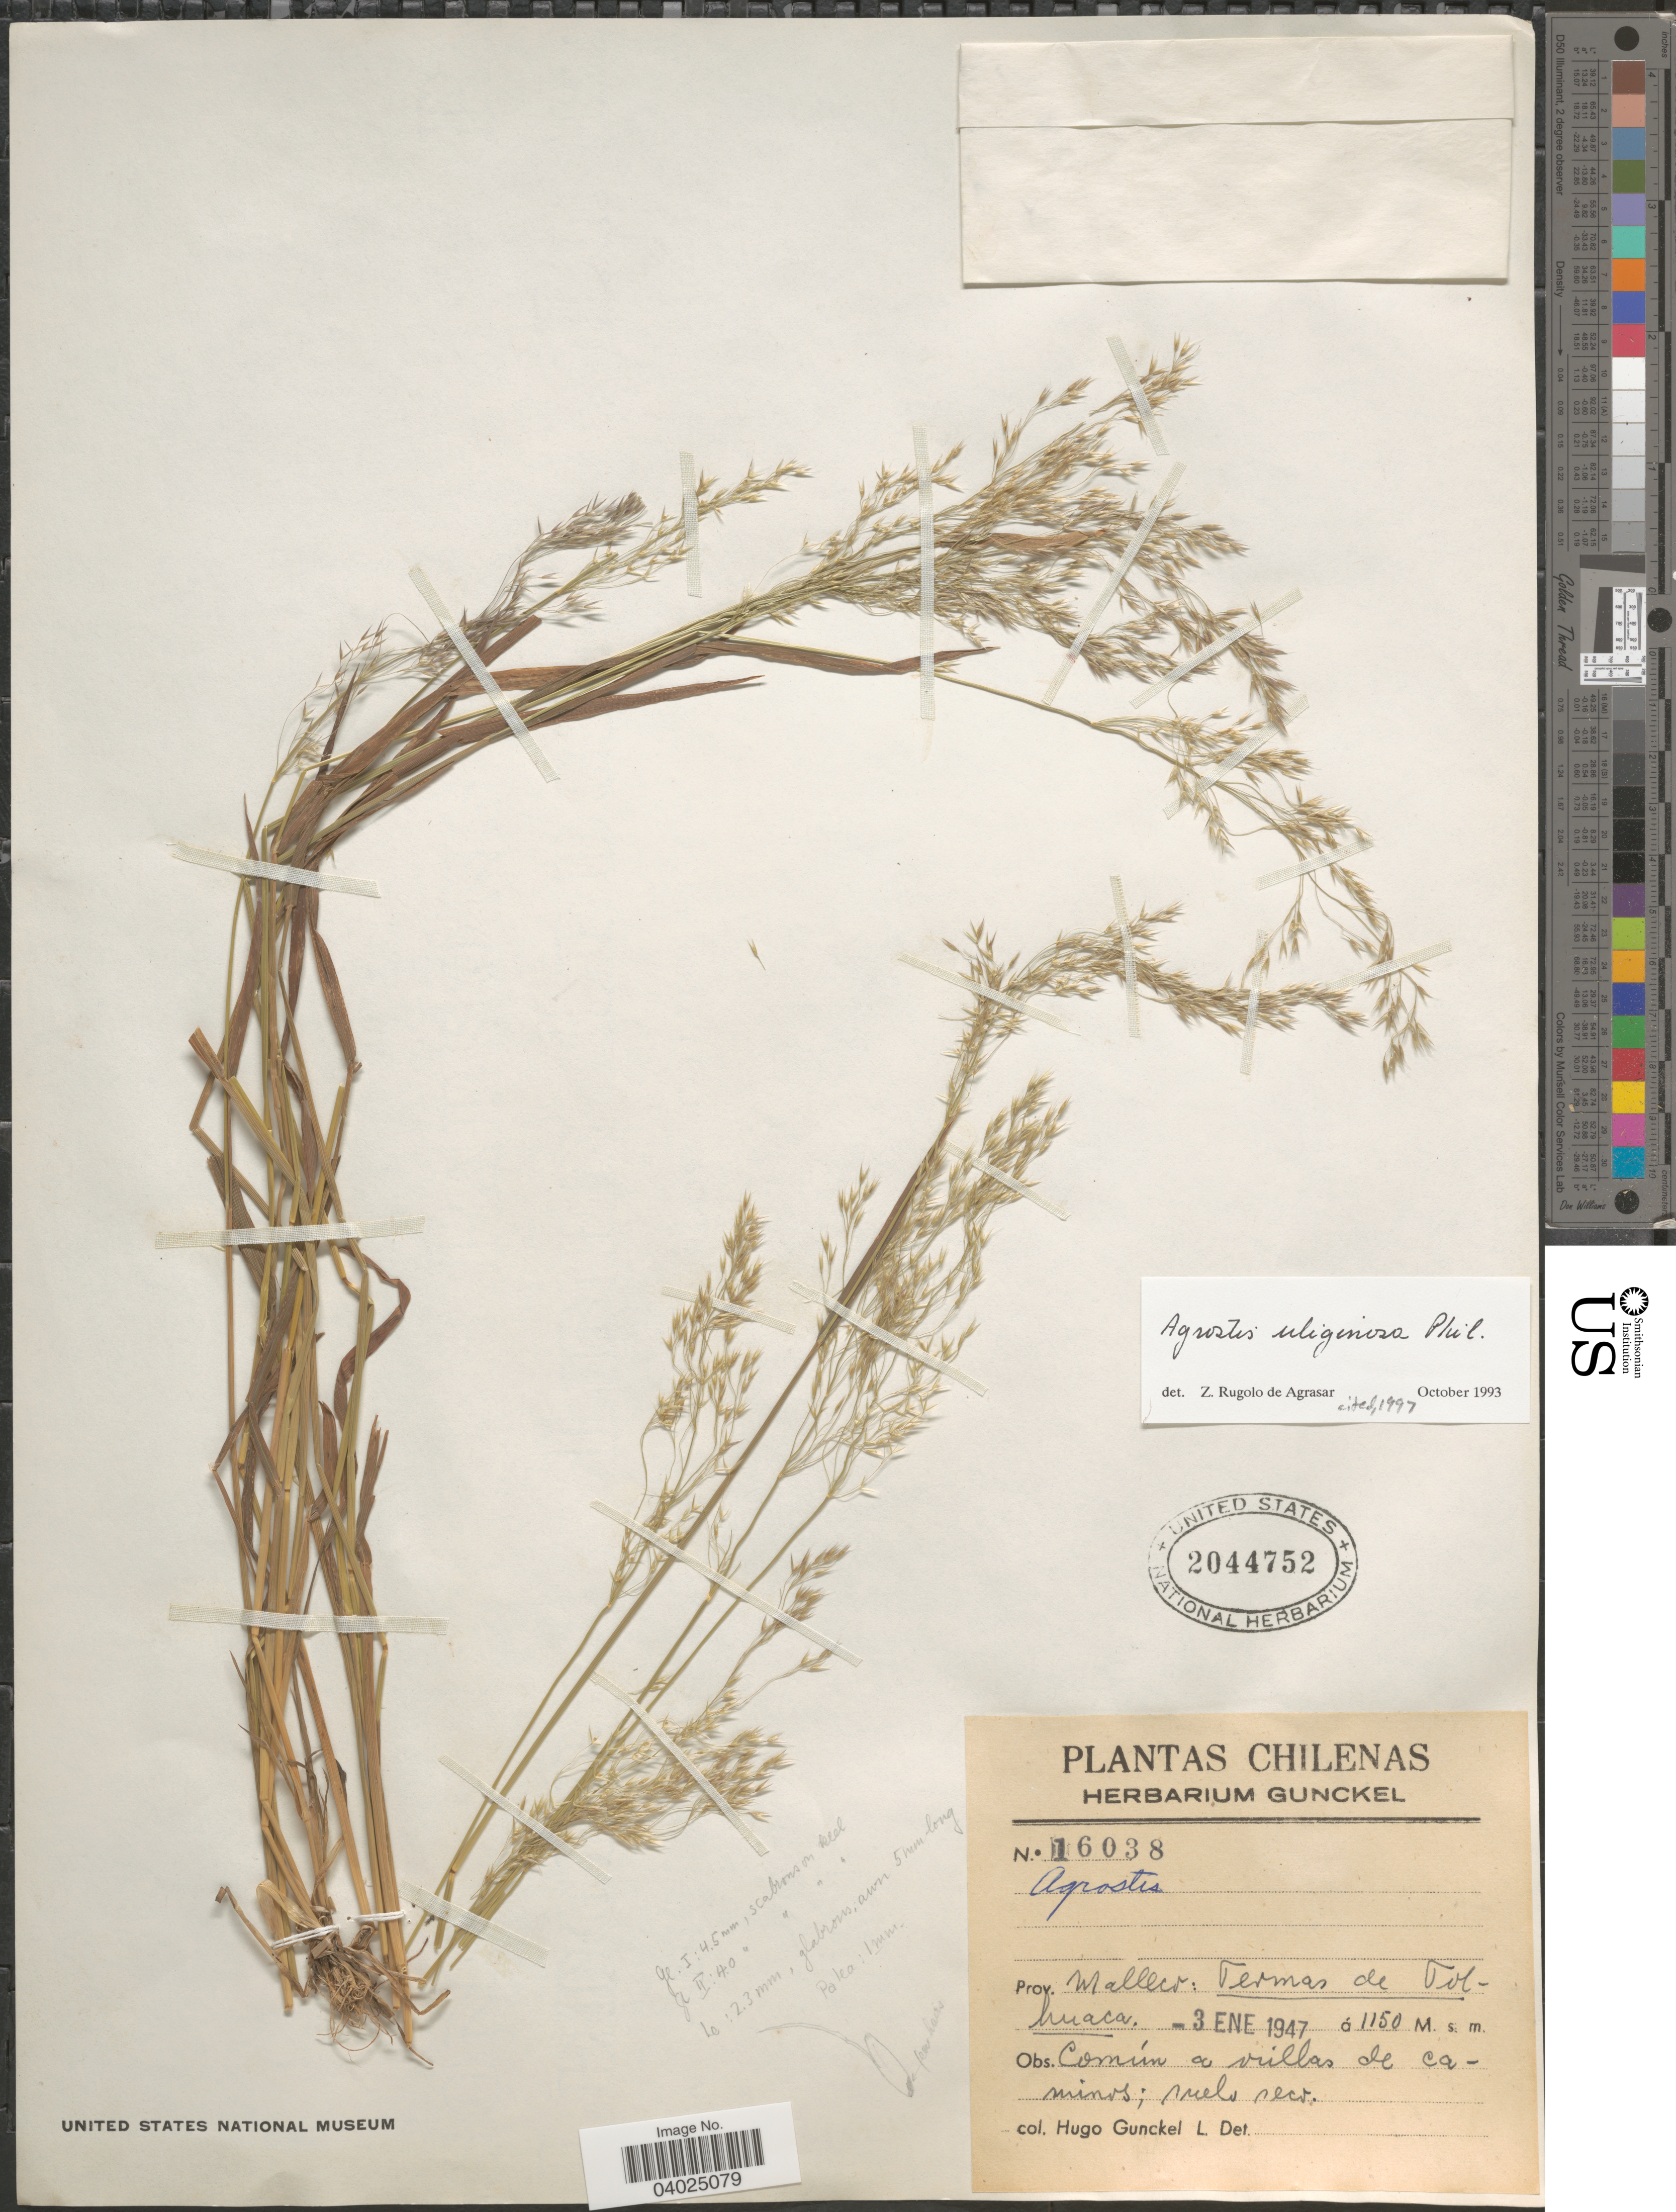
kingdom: Plantae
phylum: Tracheophyta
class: Liliopsida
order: Poales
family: Poaceae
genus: Agrostis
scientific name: Agrostis uliginosa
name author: Phil.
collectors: H. Gunckel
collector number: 16038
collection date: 1947-01-03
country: Chile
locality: Prov. Malleco: Termas de Tolhuaca.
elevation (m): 1150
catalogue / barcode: US 2044752